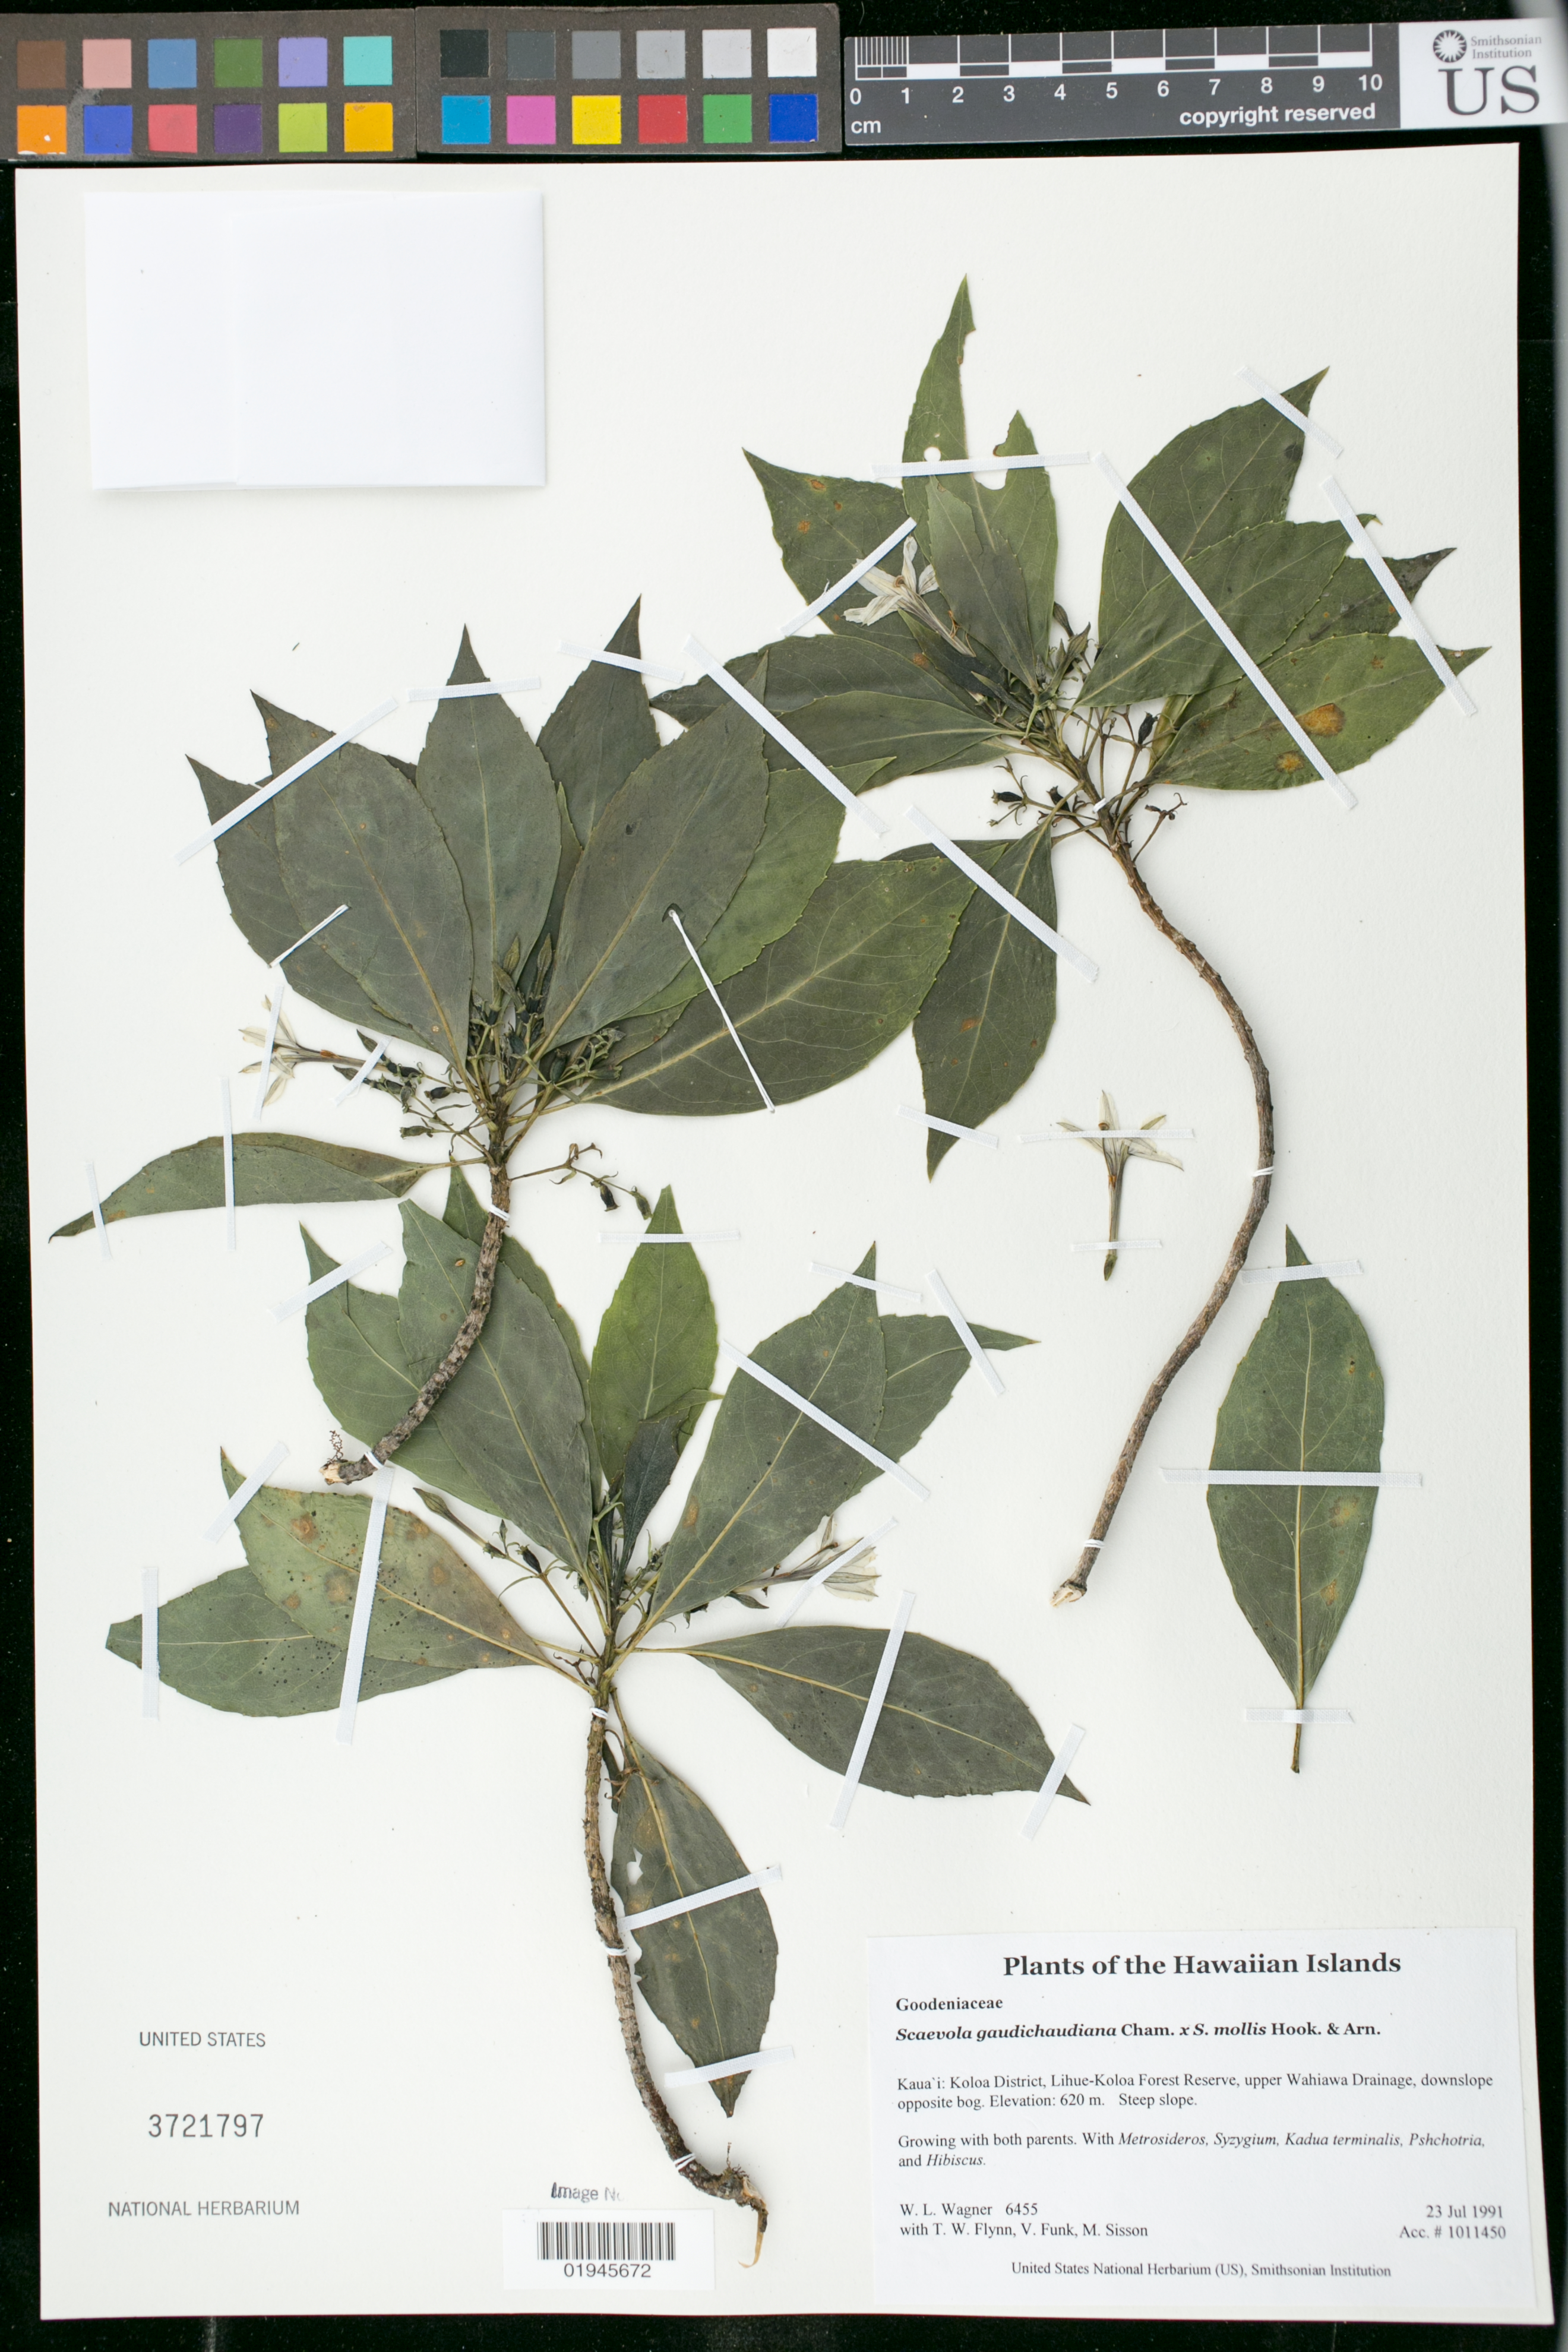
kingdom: Plantae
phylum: Tracheophyta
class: Magnoliopsida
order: Asterales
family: Goodeniaceae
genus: Scaevola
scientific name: Scaevola gaudichaudiana x S. mollis Hook. & Arn.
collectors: W. L. Wagner, T. W. Flynn, V. Funk & M. Sisson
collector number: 6455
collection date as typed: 23 Jul 1991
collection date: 1991-07-23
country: United States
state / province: Hawaii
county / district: Kauai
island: Kaua'i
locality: Koloa District, Lihue-Koloa Forest Reserve, upper Wahiawa Drainage, downslope opposite bog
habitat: Steep slope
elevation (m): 620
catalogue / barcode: US 3721797